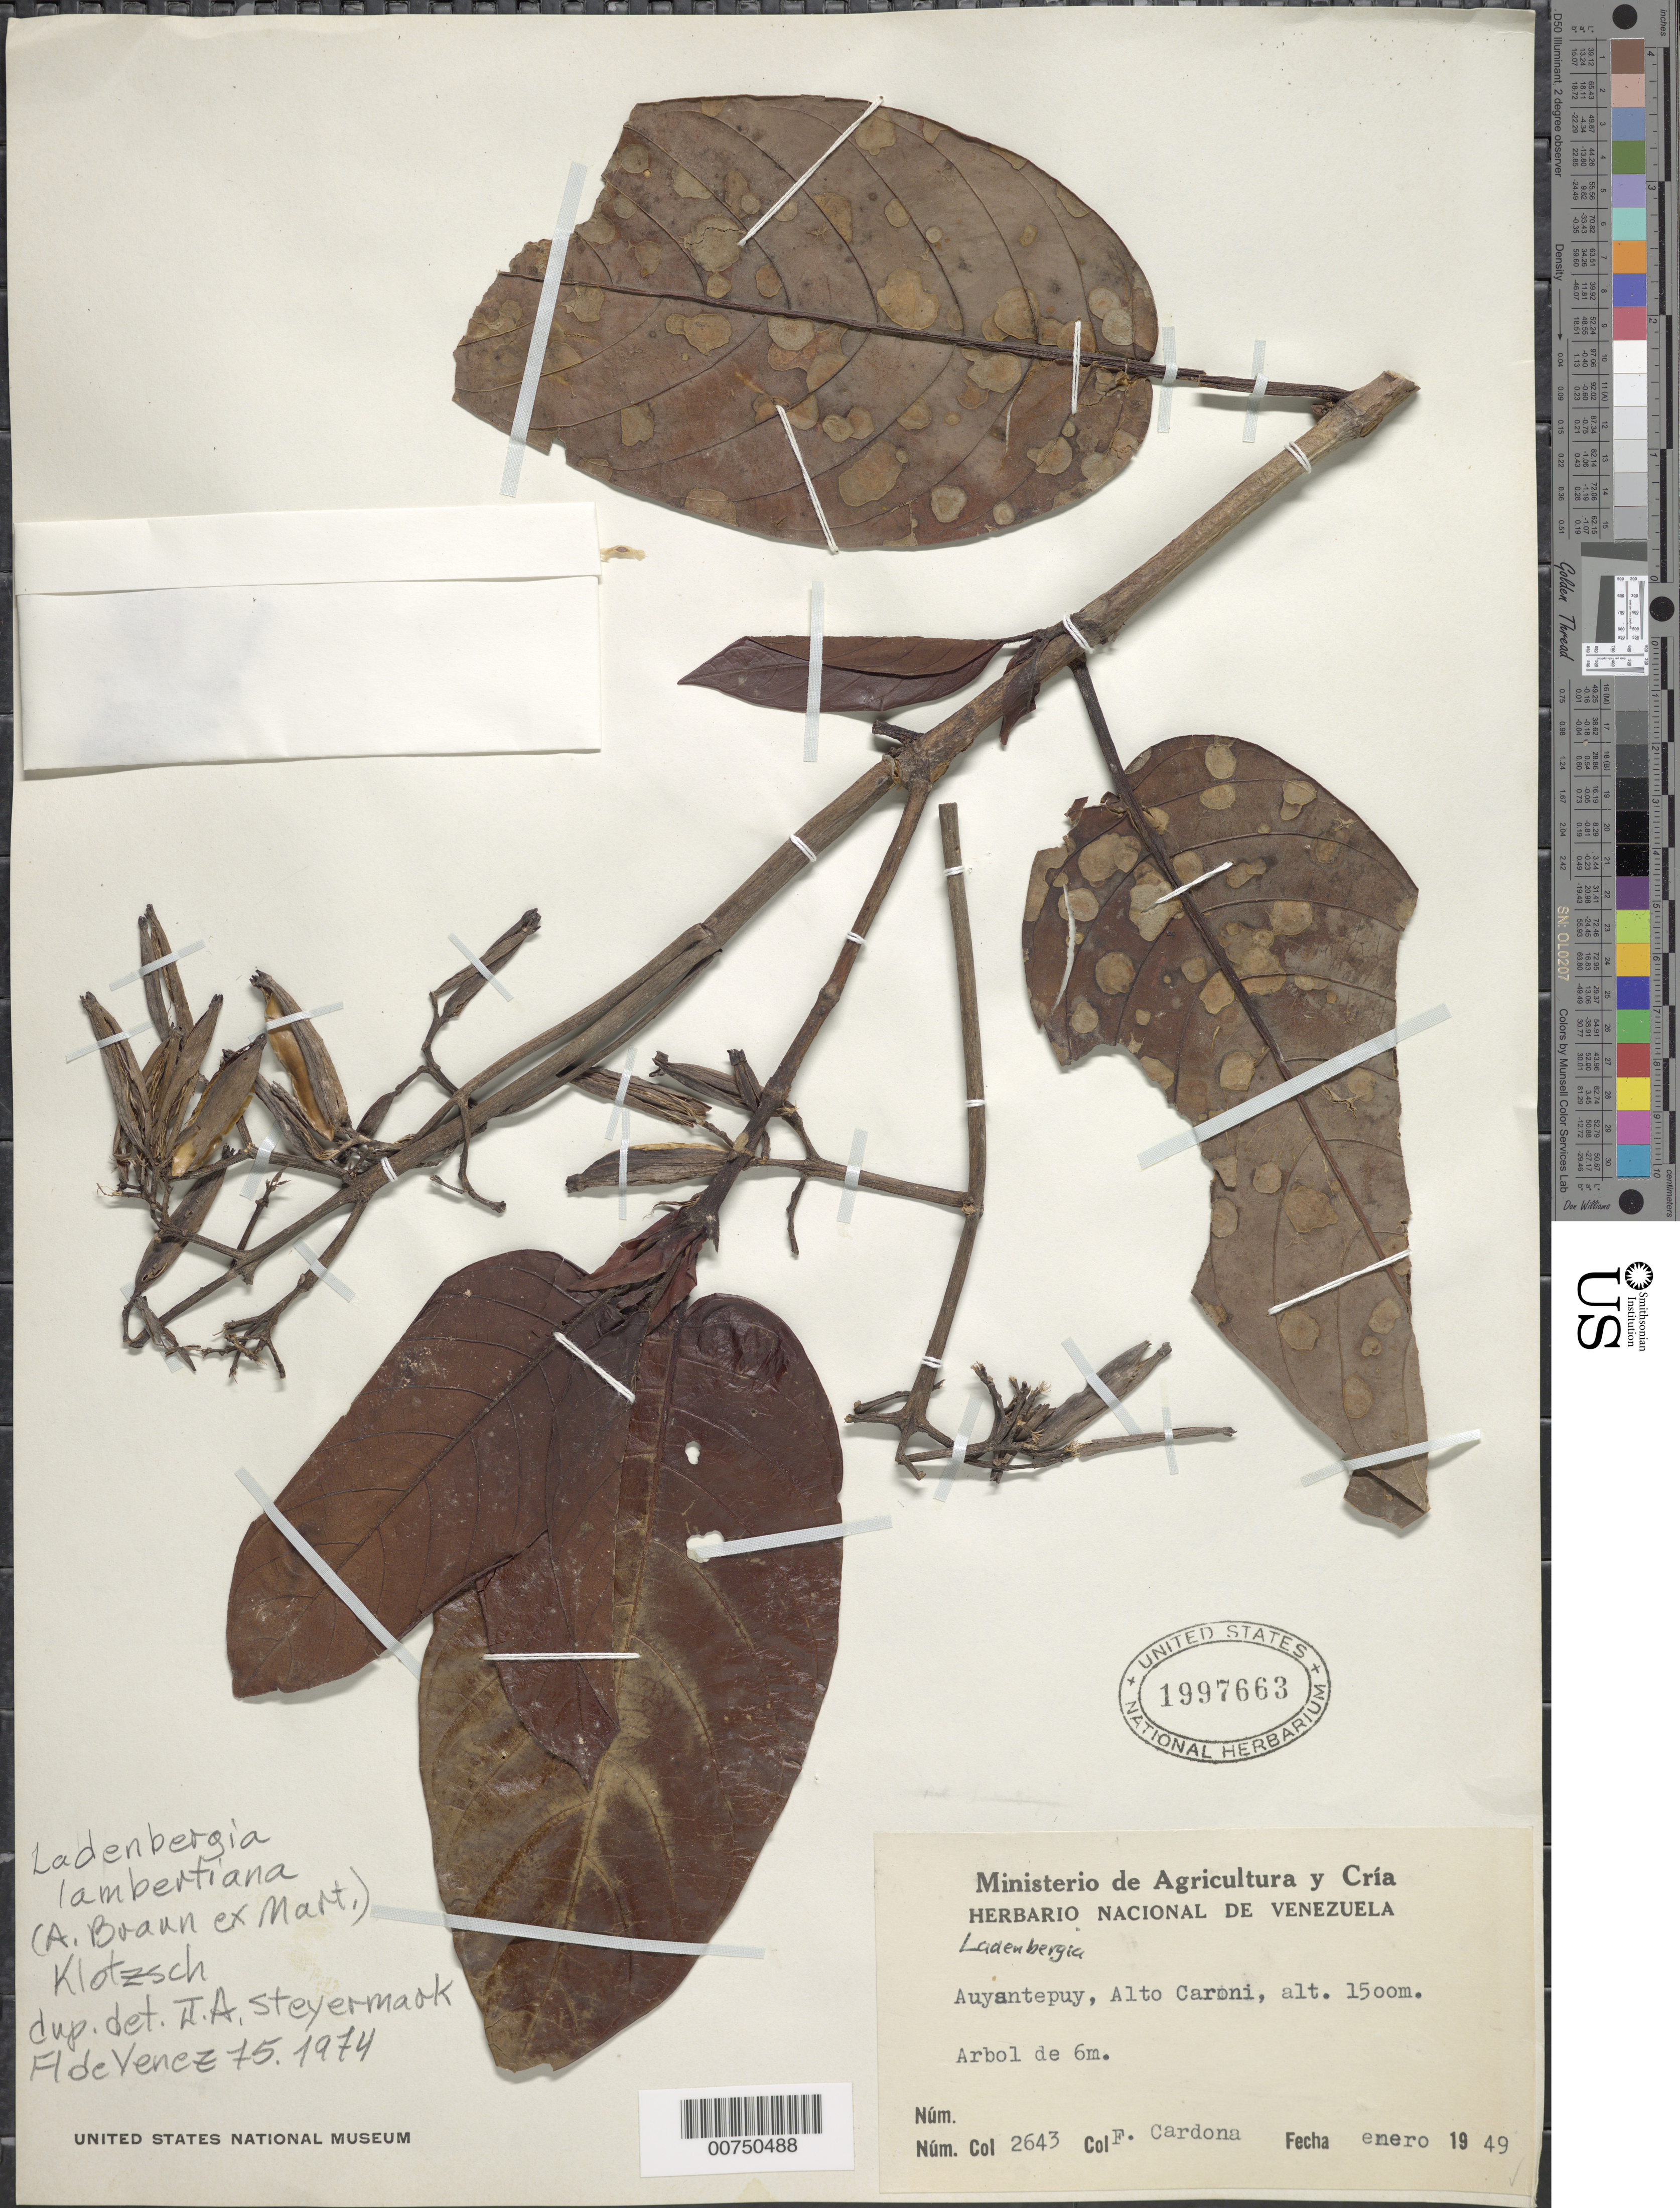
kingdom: Plantae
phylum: Tracheophyta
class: Magnoliopsida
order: Gentianales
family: Rubiaceae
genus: Ladenbergia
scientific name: Ladenbergia sp.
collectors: F. Cardona Puig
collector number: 2643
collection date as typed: Jan-49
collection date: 1949-01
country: Venezuela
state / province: Bolívar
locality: Cerro Auyantepuí, Alto Río Caroní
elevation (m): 1500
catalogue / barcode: US 1997663